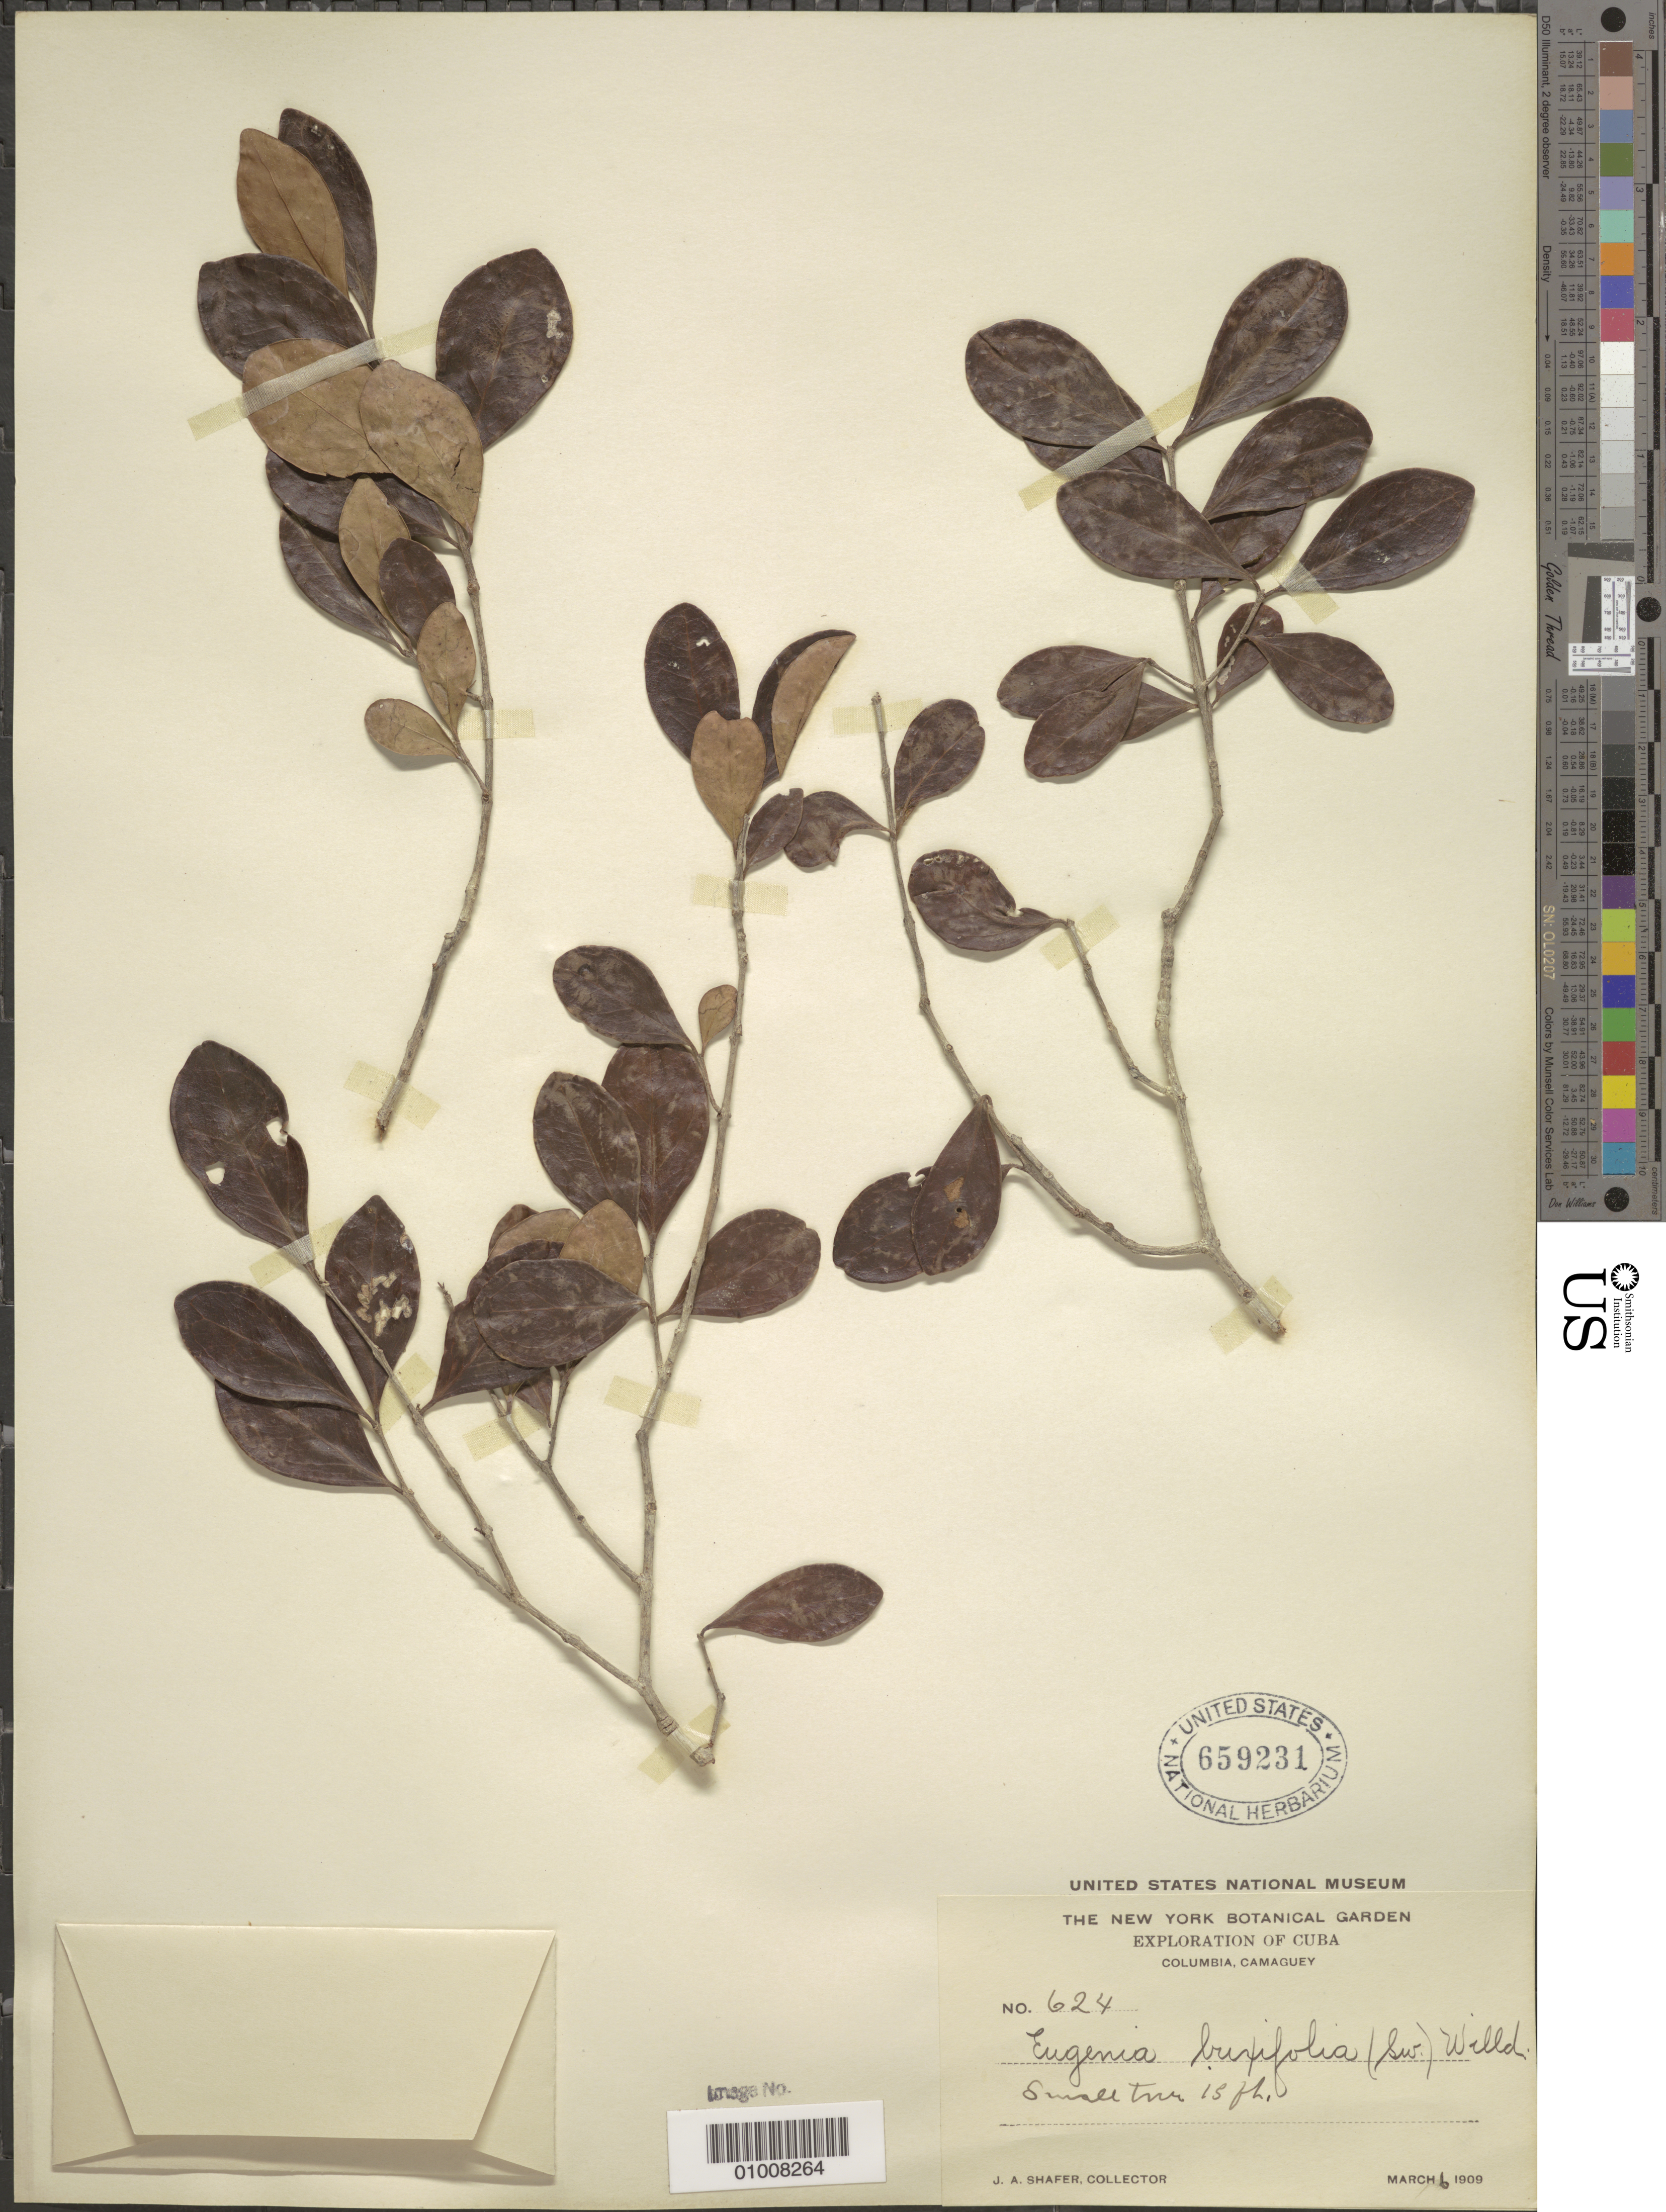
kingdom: Plantae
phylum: Tracheophyta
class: Magnoliopsida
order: Myrtales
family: Myrtaceae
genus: Eugenia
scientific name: Eugenia foetida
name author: Pers.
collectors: J. A. Shafer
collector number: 624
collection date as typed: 06 Mar 1909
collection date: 1909-03-06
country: Cuba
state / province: Camagüey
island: Cuba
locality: Columbia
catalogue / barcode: US 659231